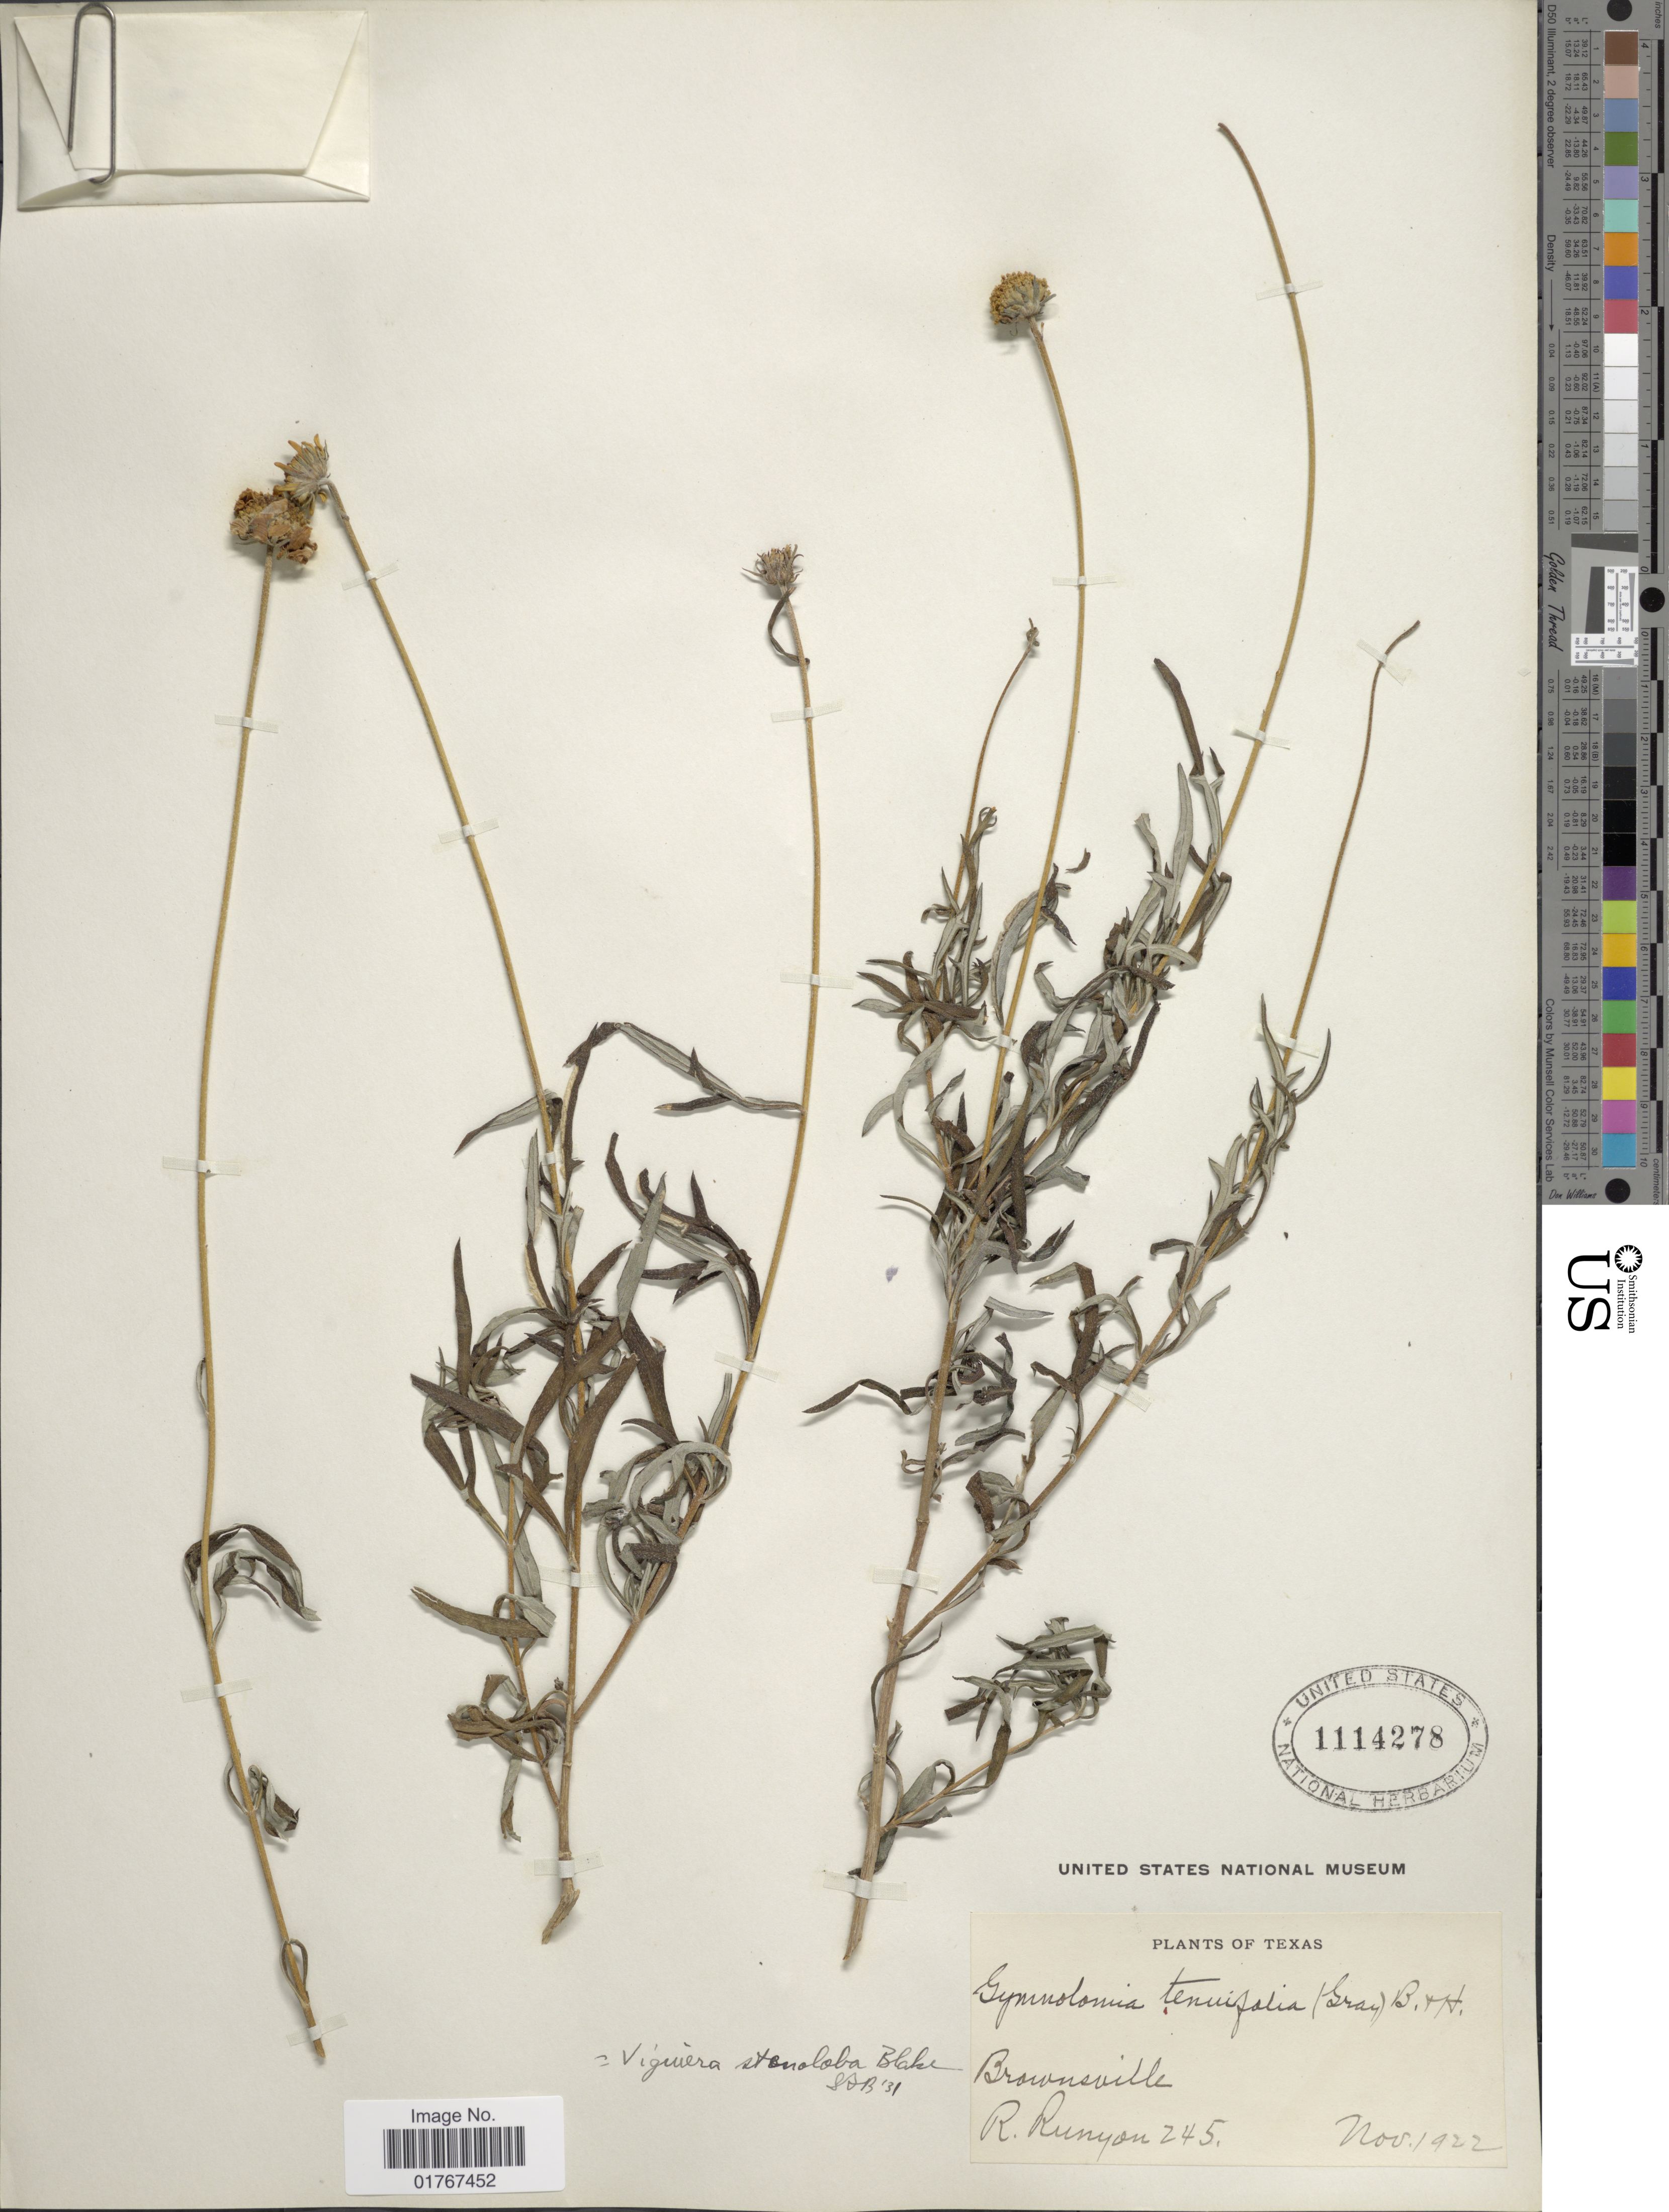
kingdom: Plantae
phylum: Tracheophyta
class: Magnoliopsida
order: Asterales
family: Asteraceae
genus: Viguiera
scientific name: Viguiera stenoloba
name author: S.F. Blake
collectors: R. Runyon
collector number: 245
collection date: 1922-11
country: United States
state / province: Texas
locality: Brownsville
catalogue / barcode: US 114278